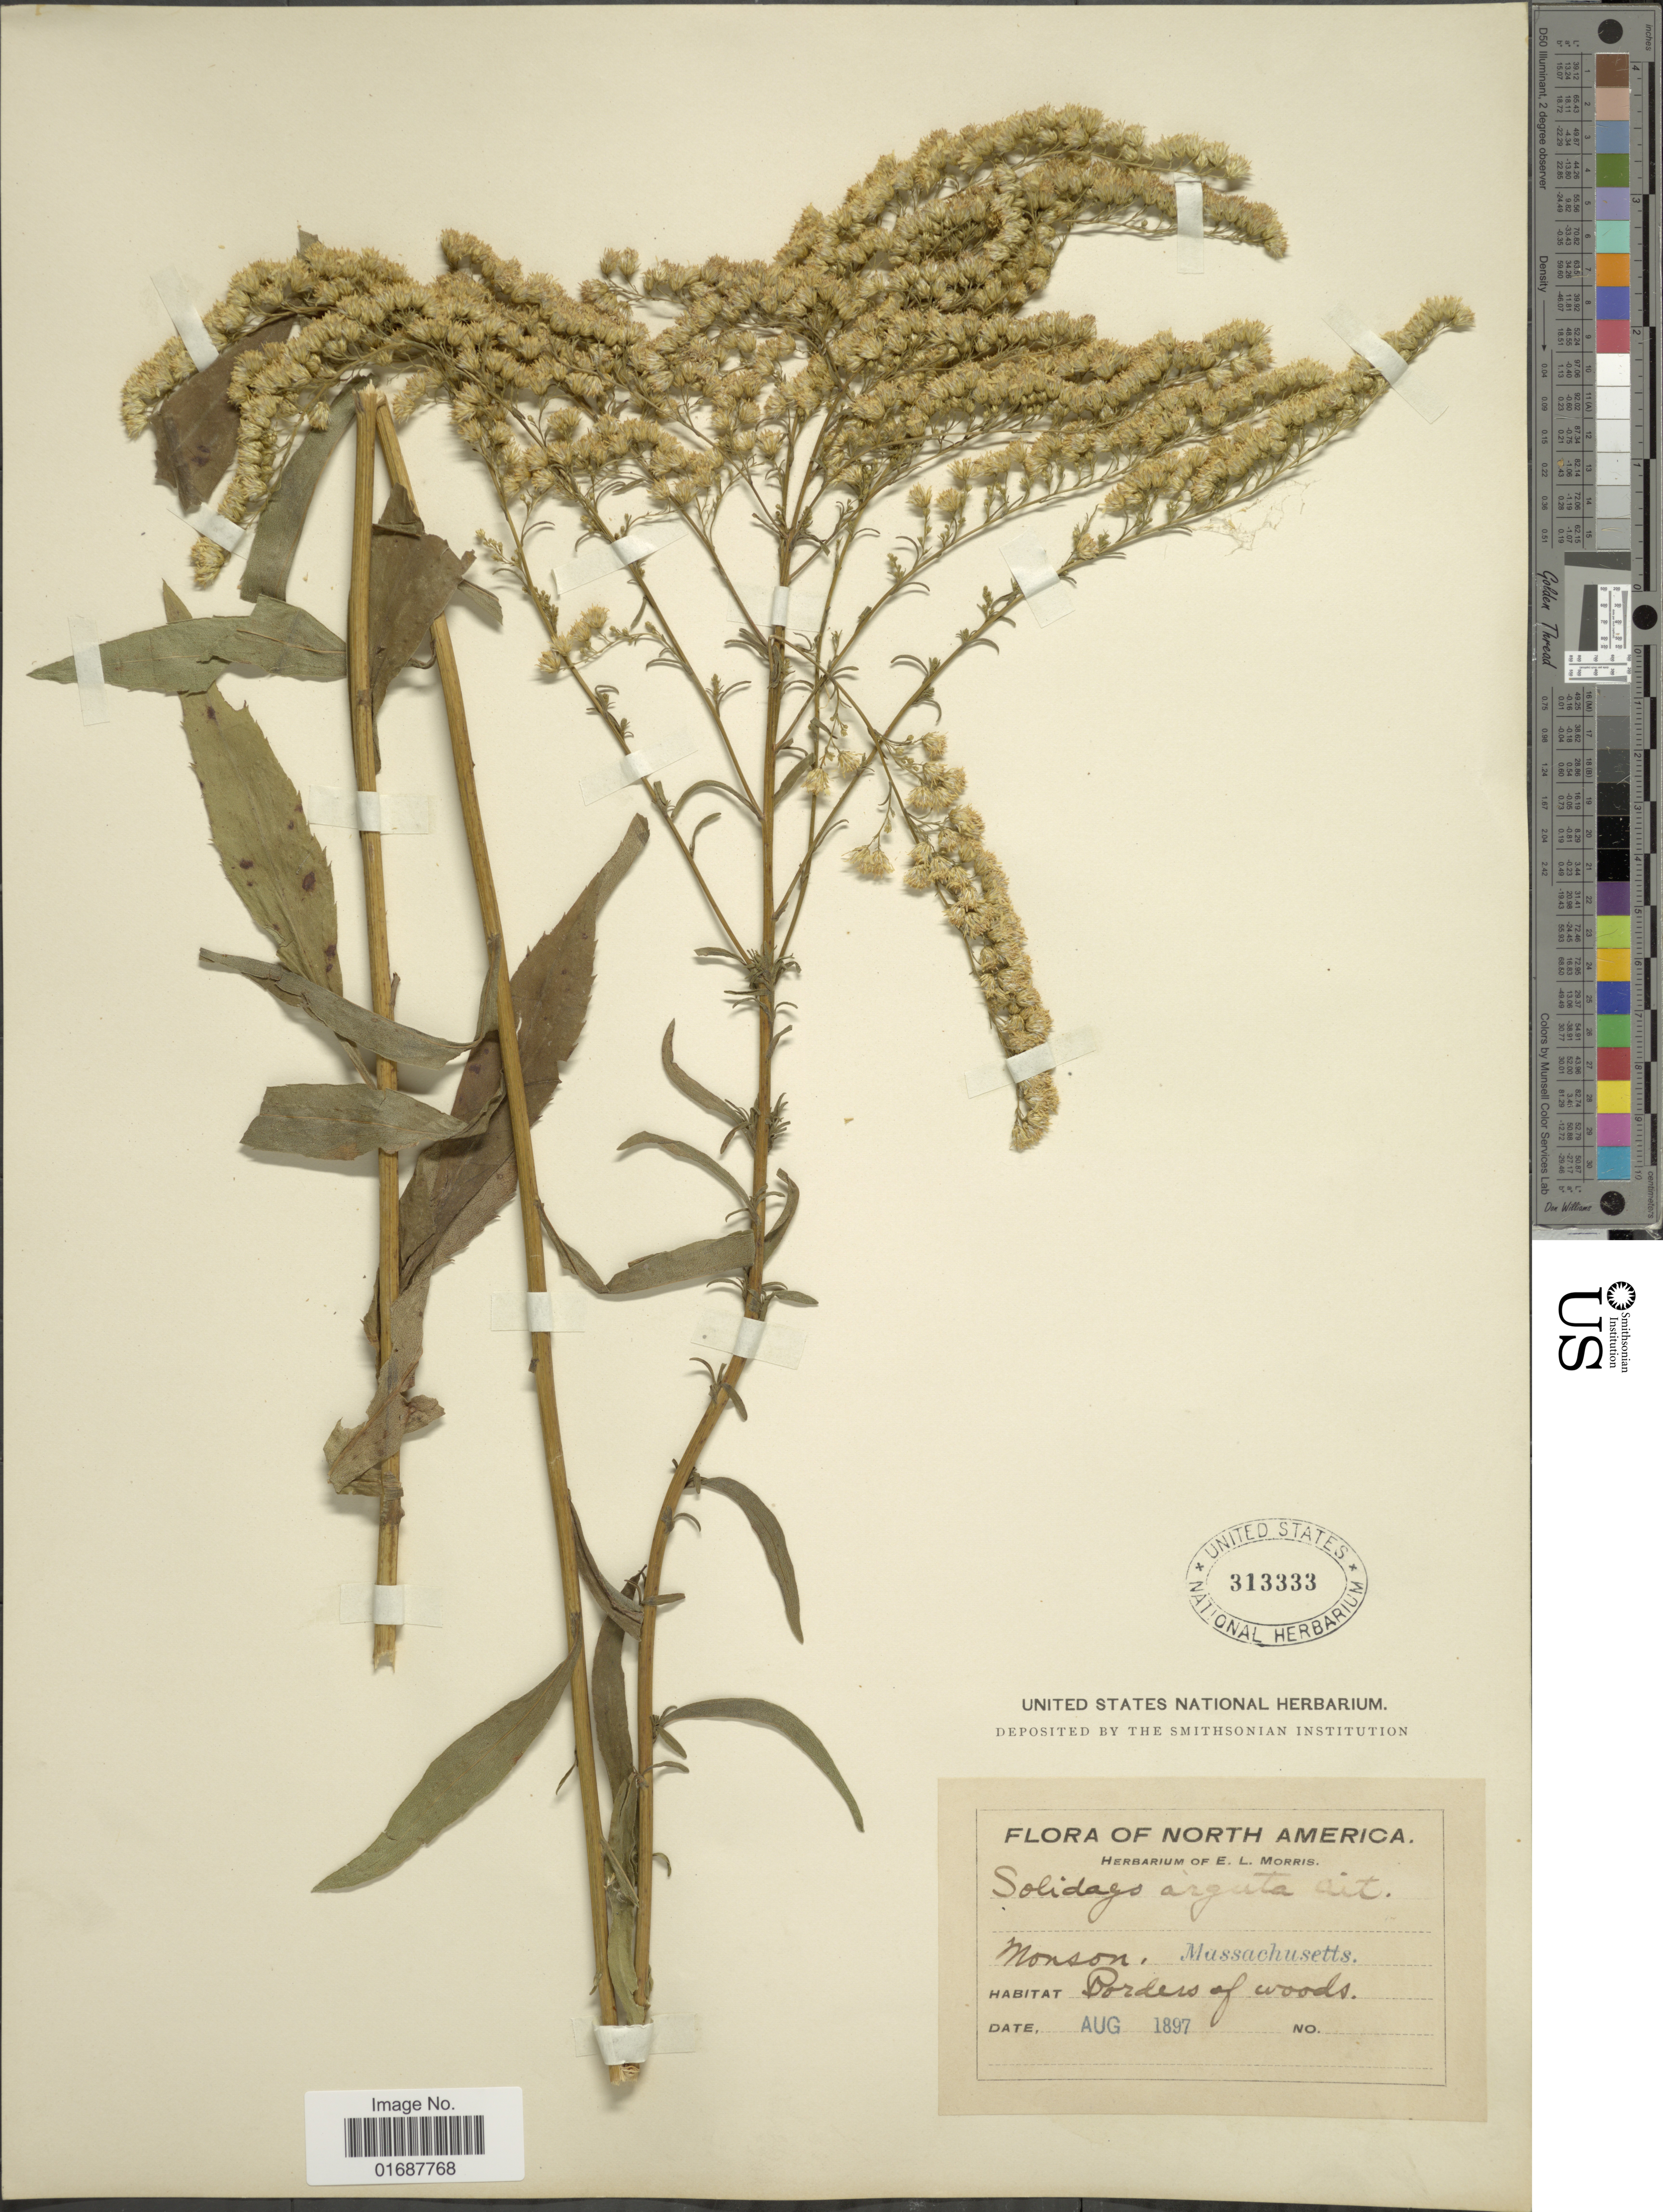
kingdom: Plantae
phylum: Tracheophyta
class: Magnoliopsida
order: Asterales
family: Asteraceae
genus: Solidago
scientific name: Solidago juncea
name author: Aiton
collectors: E. Morris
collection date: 1897-08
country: United States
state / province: Massachusetts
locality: Monson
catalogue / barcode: US 313333